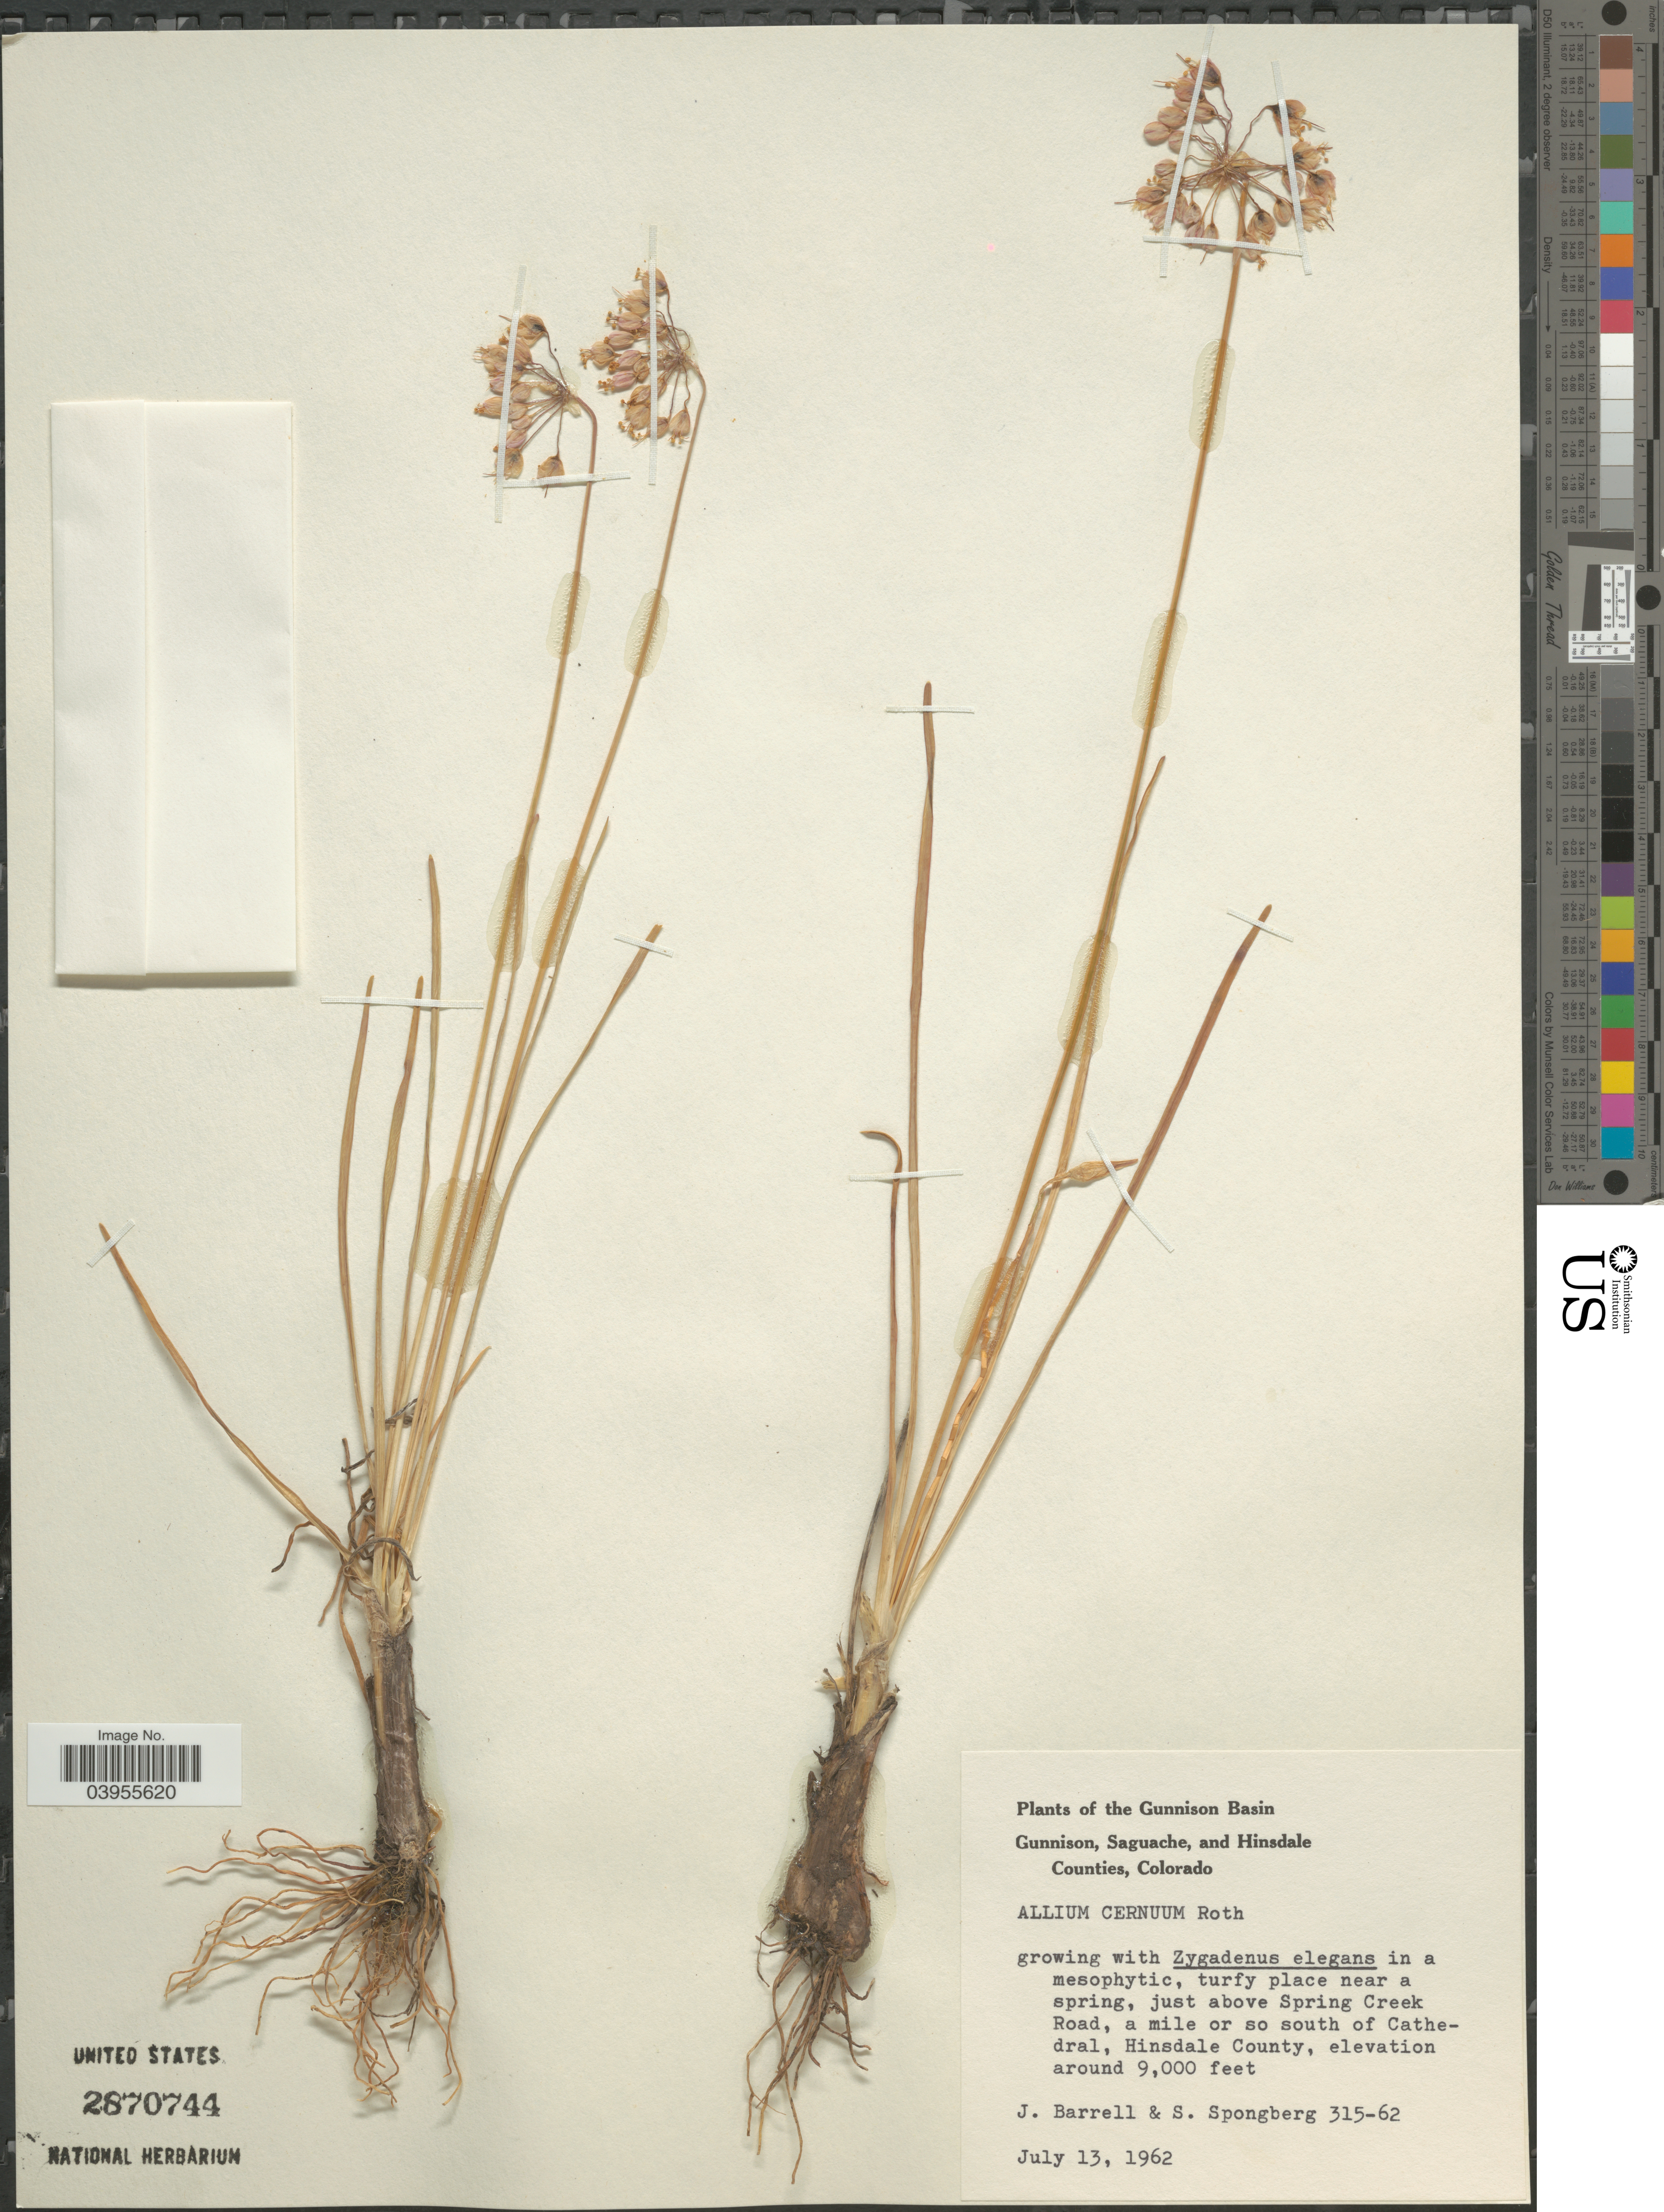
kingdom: Plantae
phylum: Tracheophyta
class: Liliopsida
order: Asparagales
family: Amaryllidaceae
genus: Allium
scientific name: Allium cernuum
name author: Roth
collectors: J. Barrell & S. A.Spongberg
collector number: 315-62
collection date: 1962-07-13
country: United States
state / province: Colorado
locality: The Gunnison Basin. In a mesophytic, turfy place near a spring, just above Spring Creek Road, a mile or so south of Cathedral, Hinsdale County.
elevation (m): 2743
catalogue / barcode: US 2870744